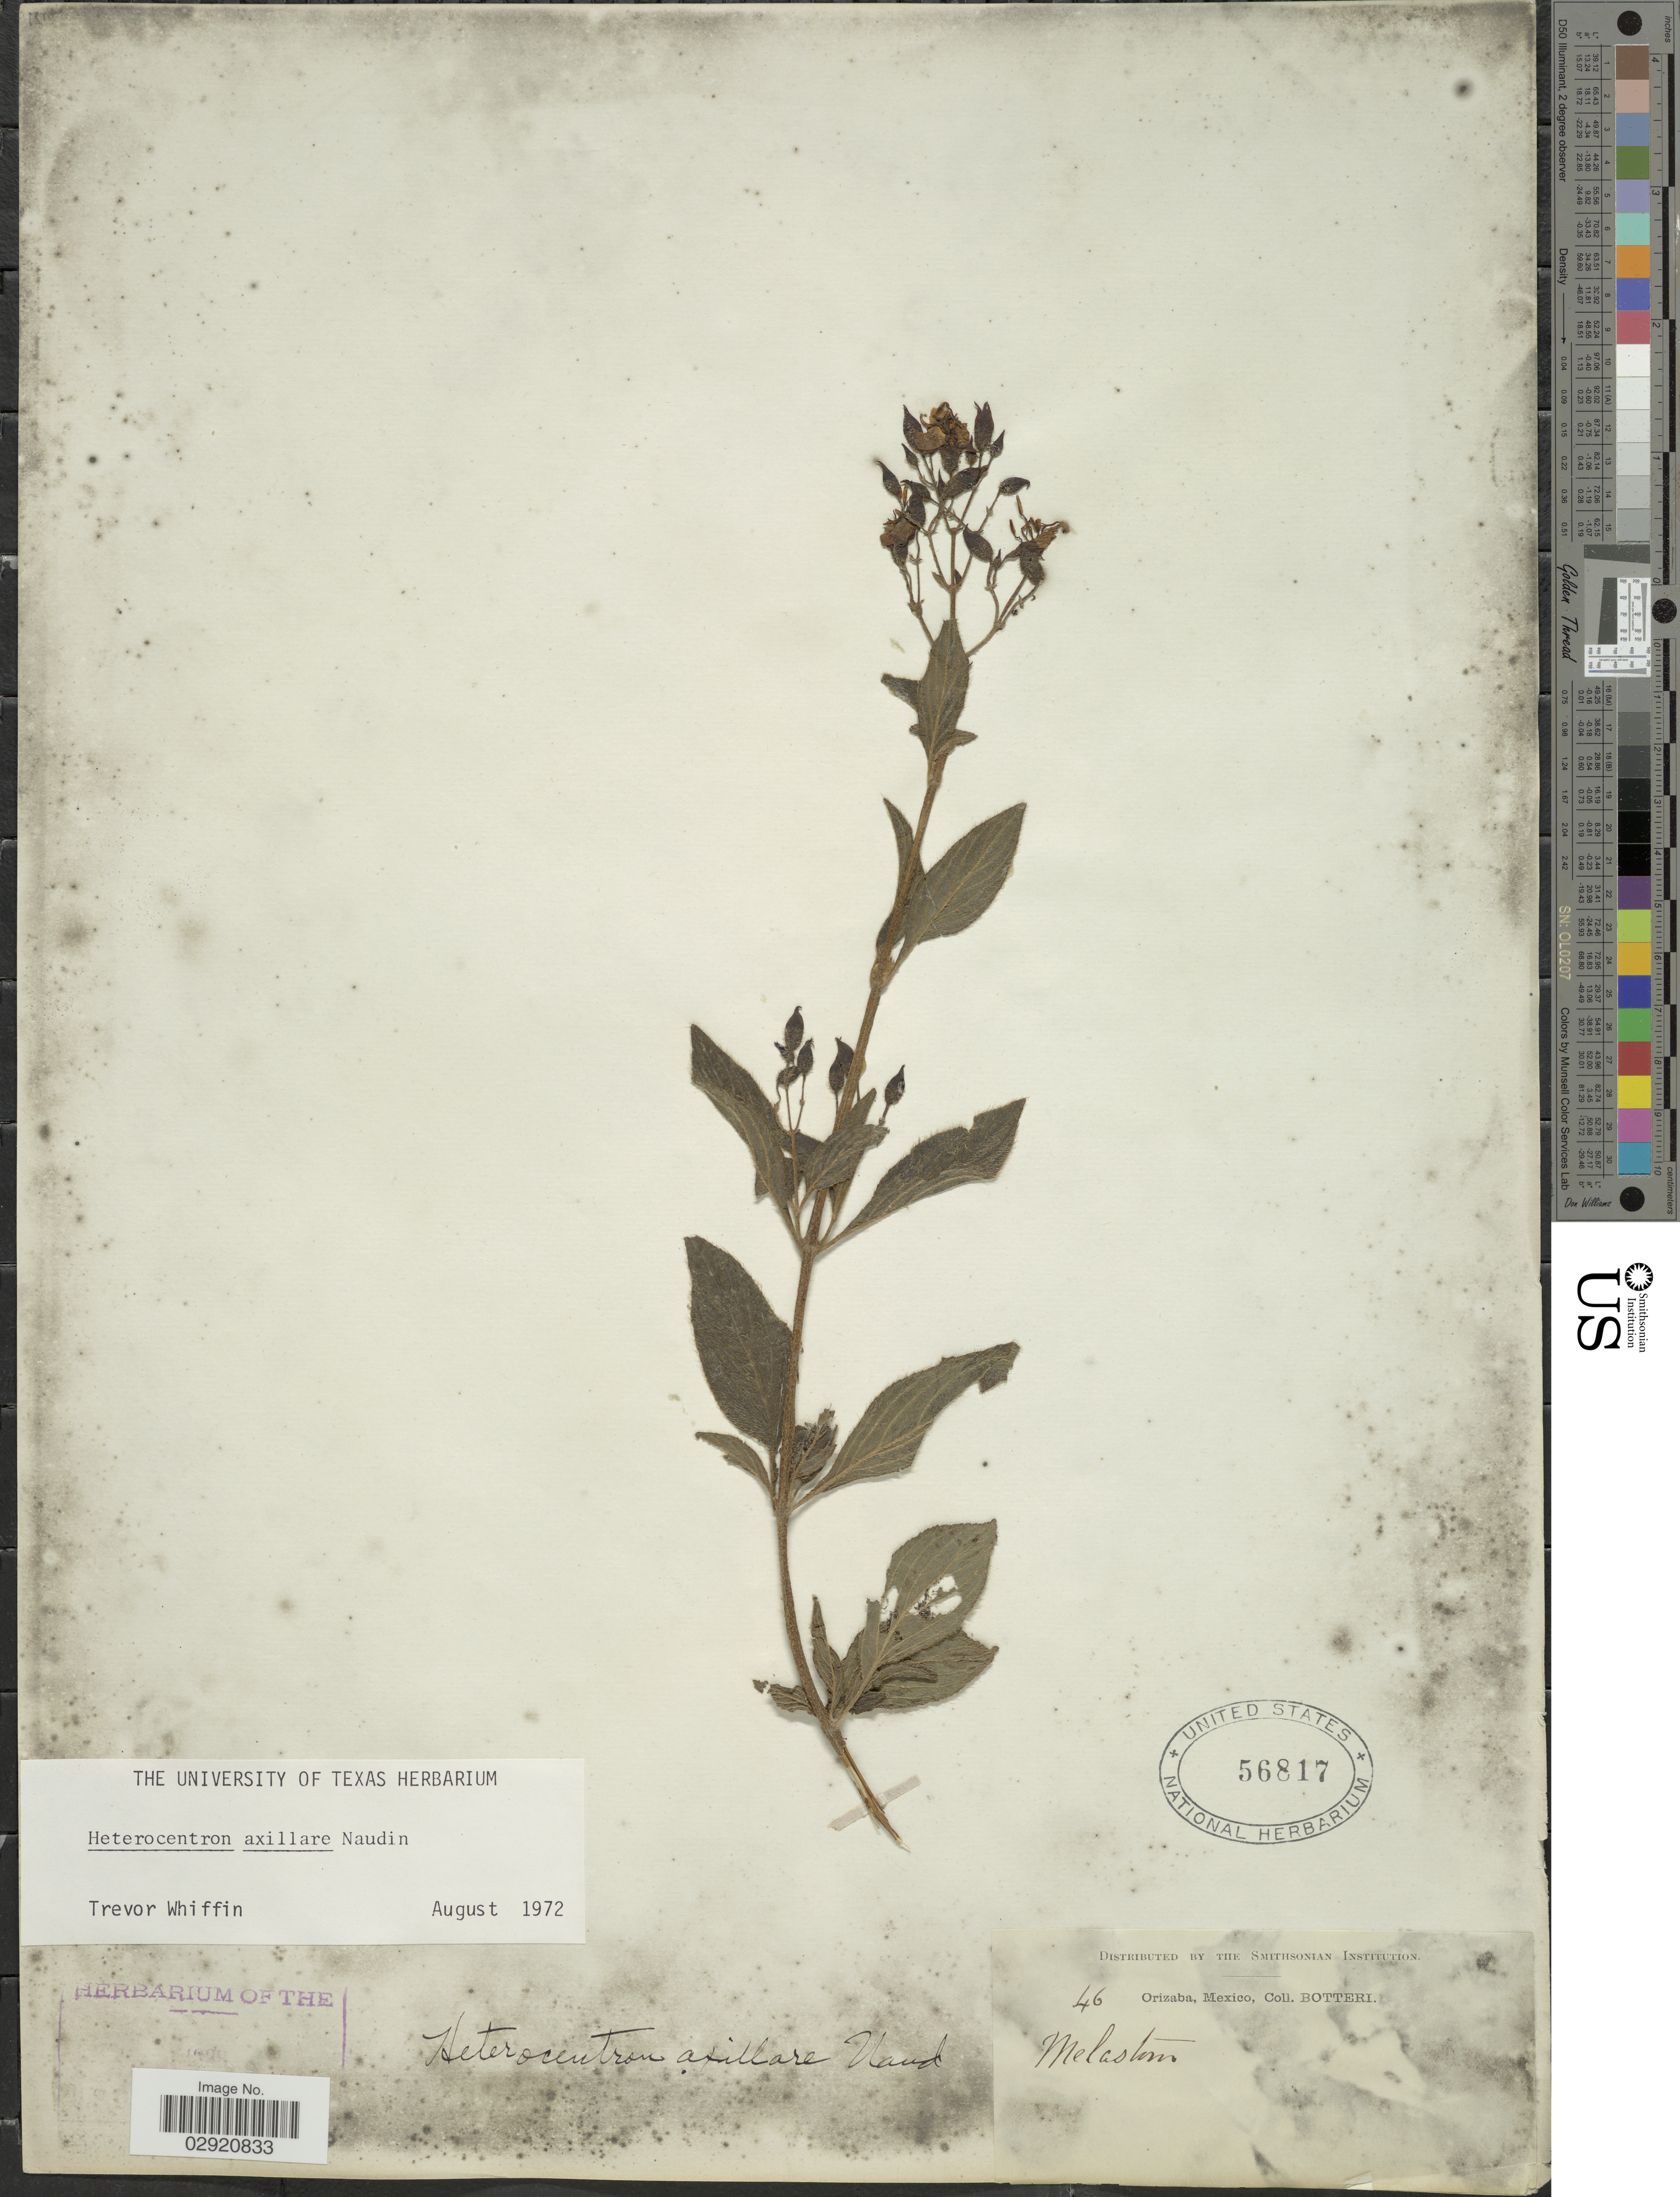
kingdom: Plantae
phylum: Tracheophyta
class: Magnoliopsida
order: Myrtales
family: Melastomataceae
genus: Heterocentron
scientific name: Heterocentron axillare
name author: Naudin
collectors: -. Botteri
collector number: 46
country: Mexico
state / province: Veracruz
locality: Orizaba.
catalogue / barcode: US 56817